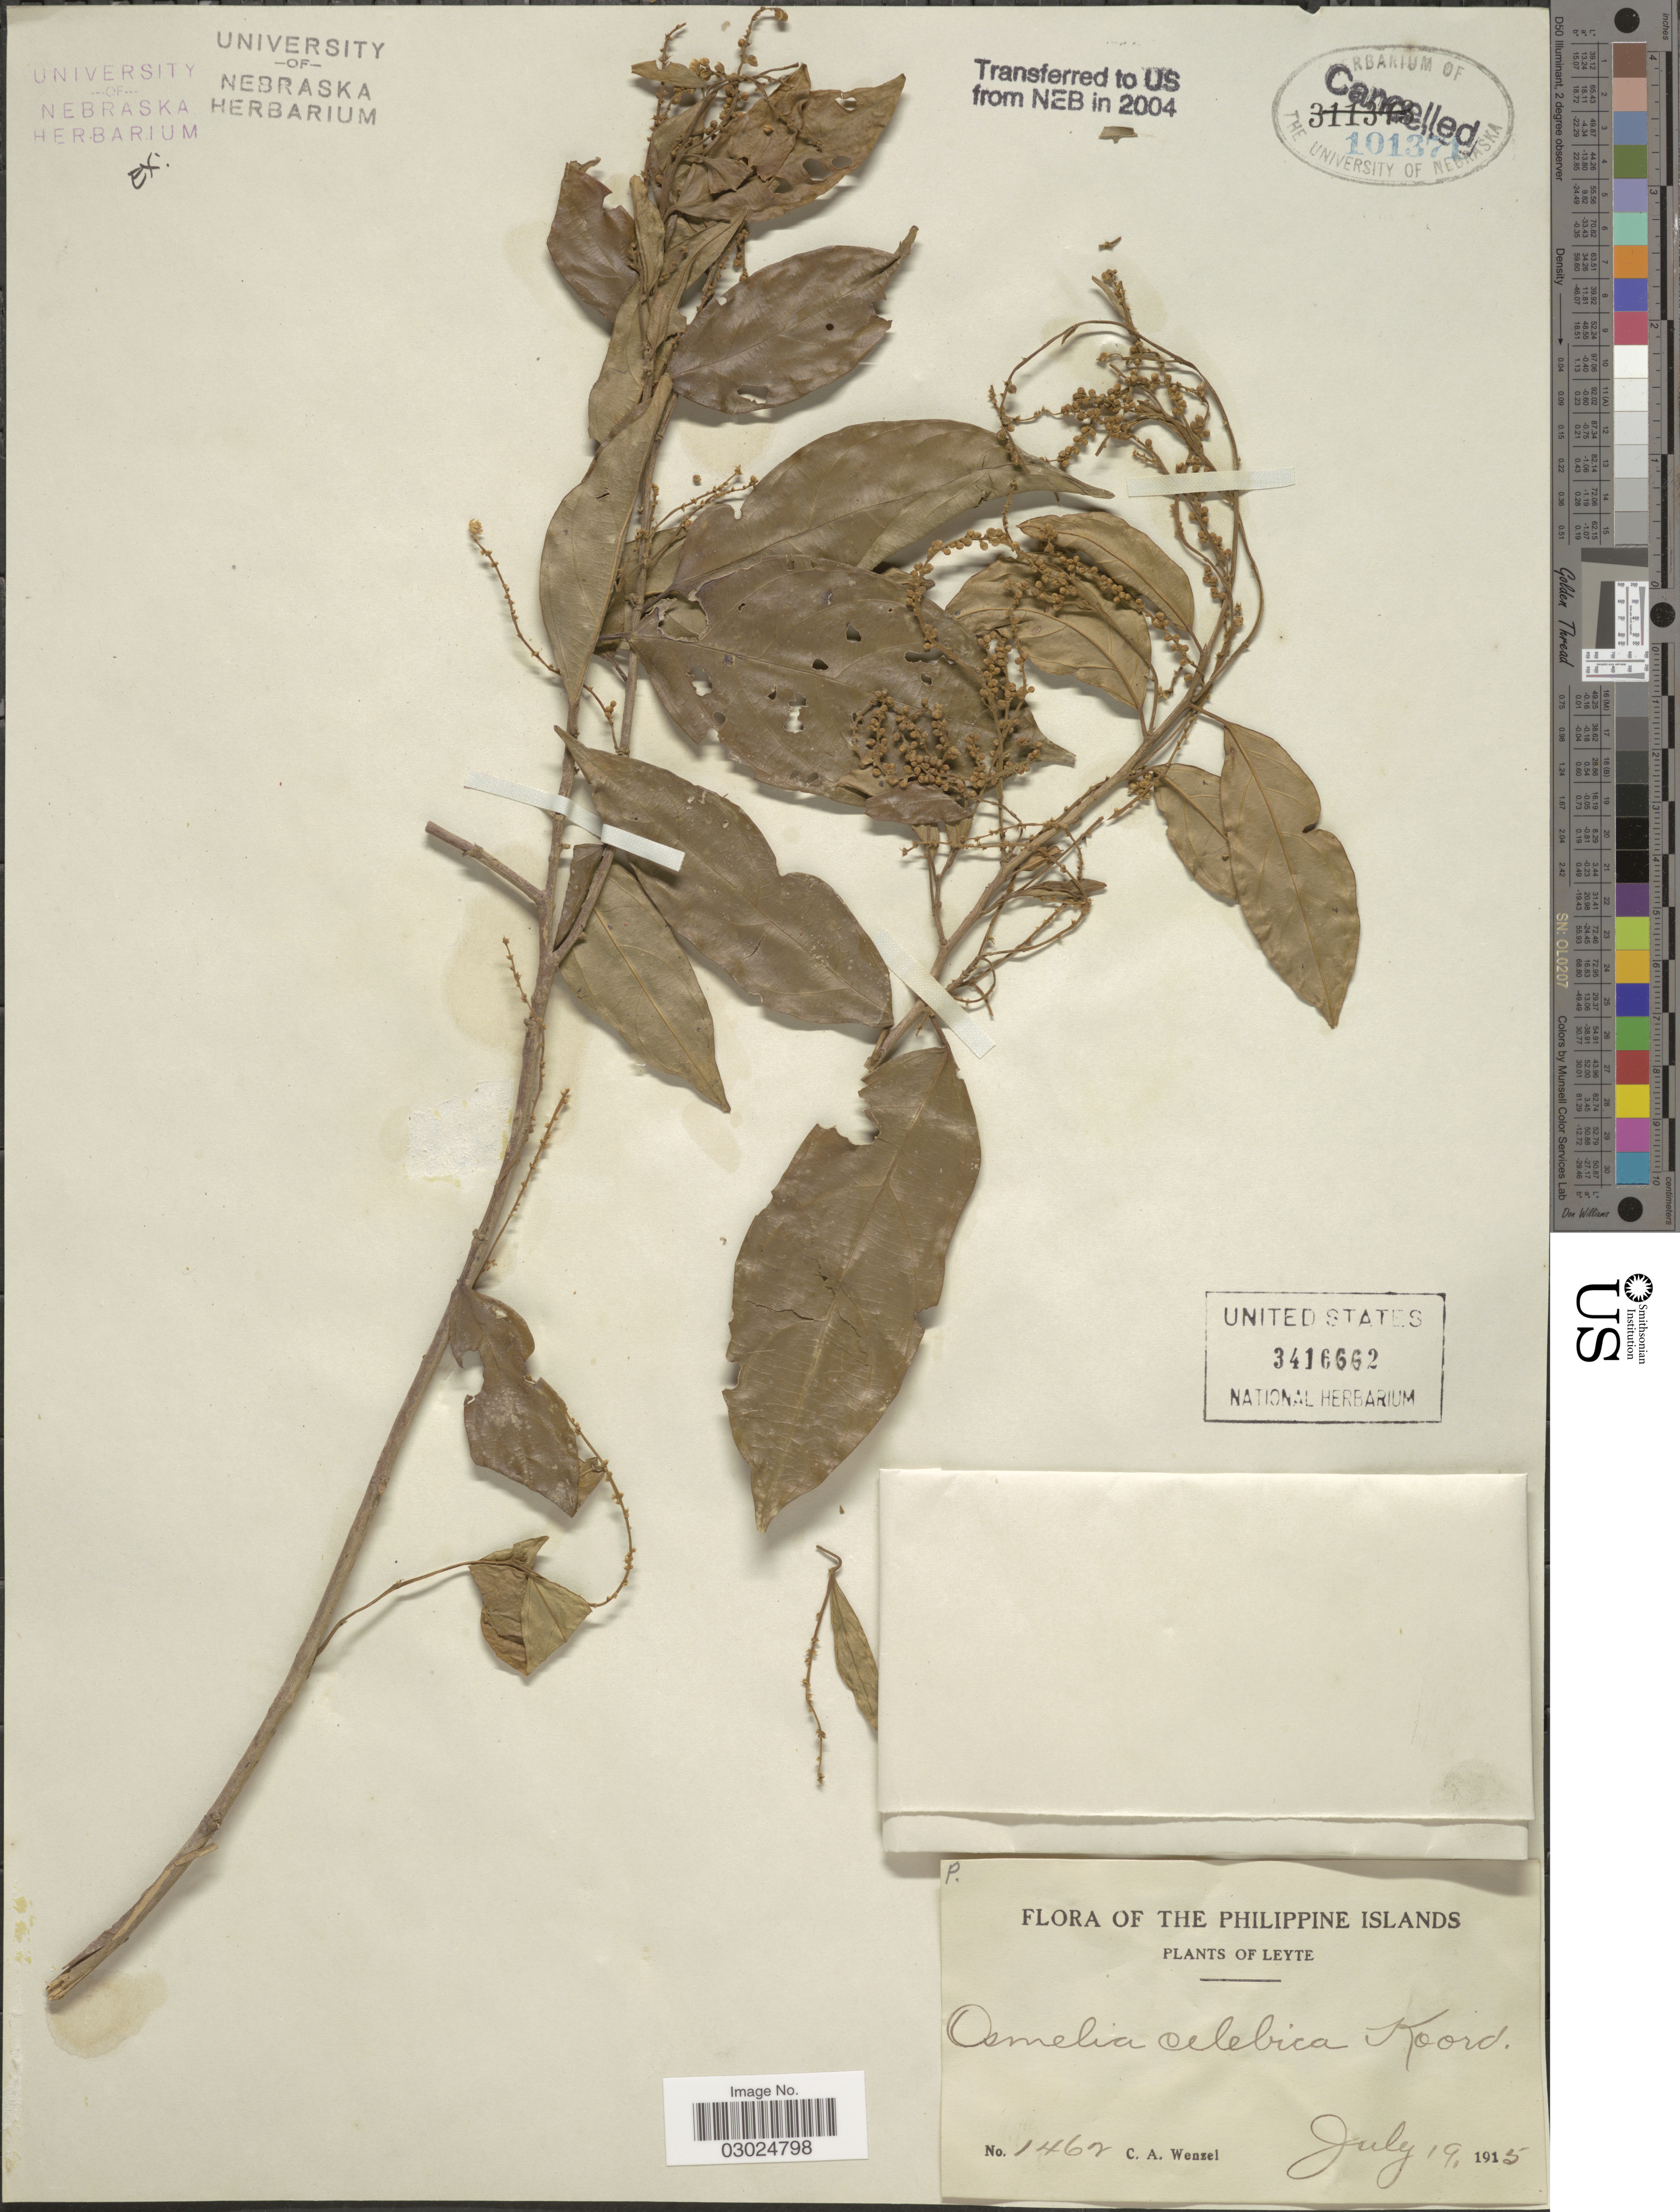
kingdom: Plantae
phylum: Tracheophyta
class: Magnoliopsida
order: Malpighiales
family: Salicaceae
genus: Osmelia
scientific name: Osmelia celebica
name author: Koord.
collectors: C. Wenzel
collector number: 1462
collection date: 1915-07-19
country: Philippines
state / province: Eastern Visayas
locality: Leyte.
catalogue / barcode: US 3416662